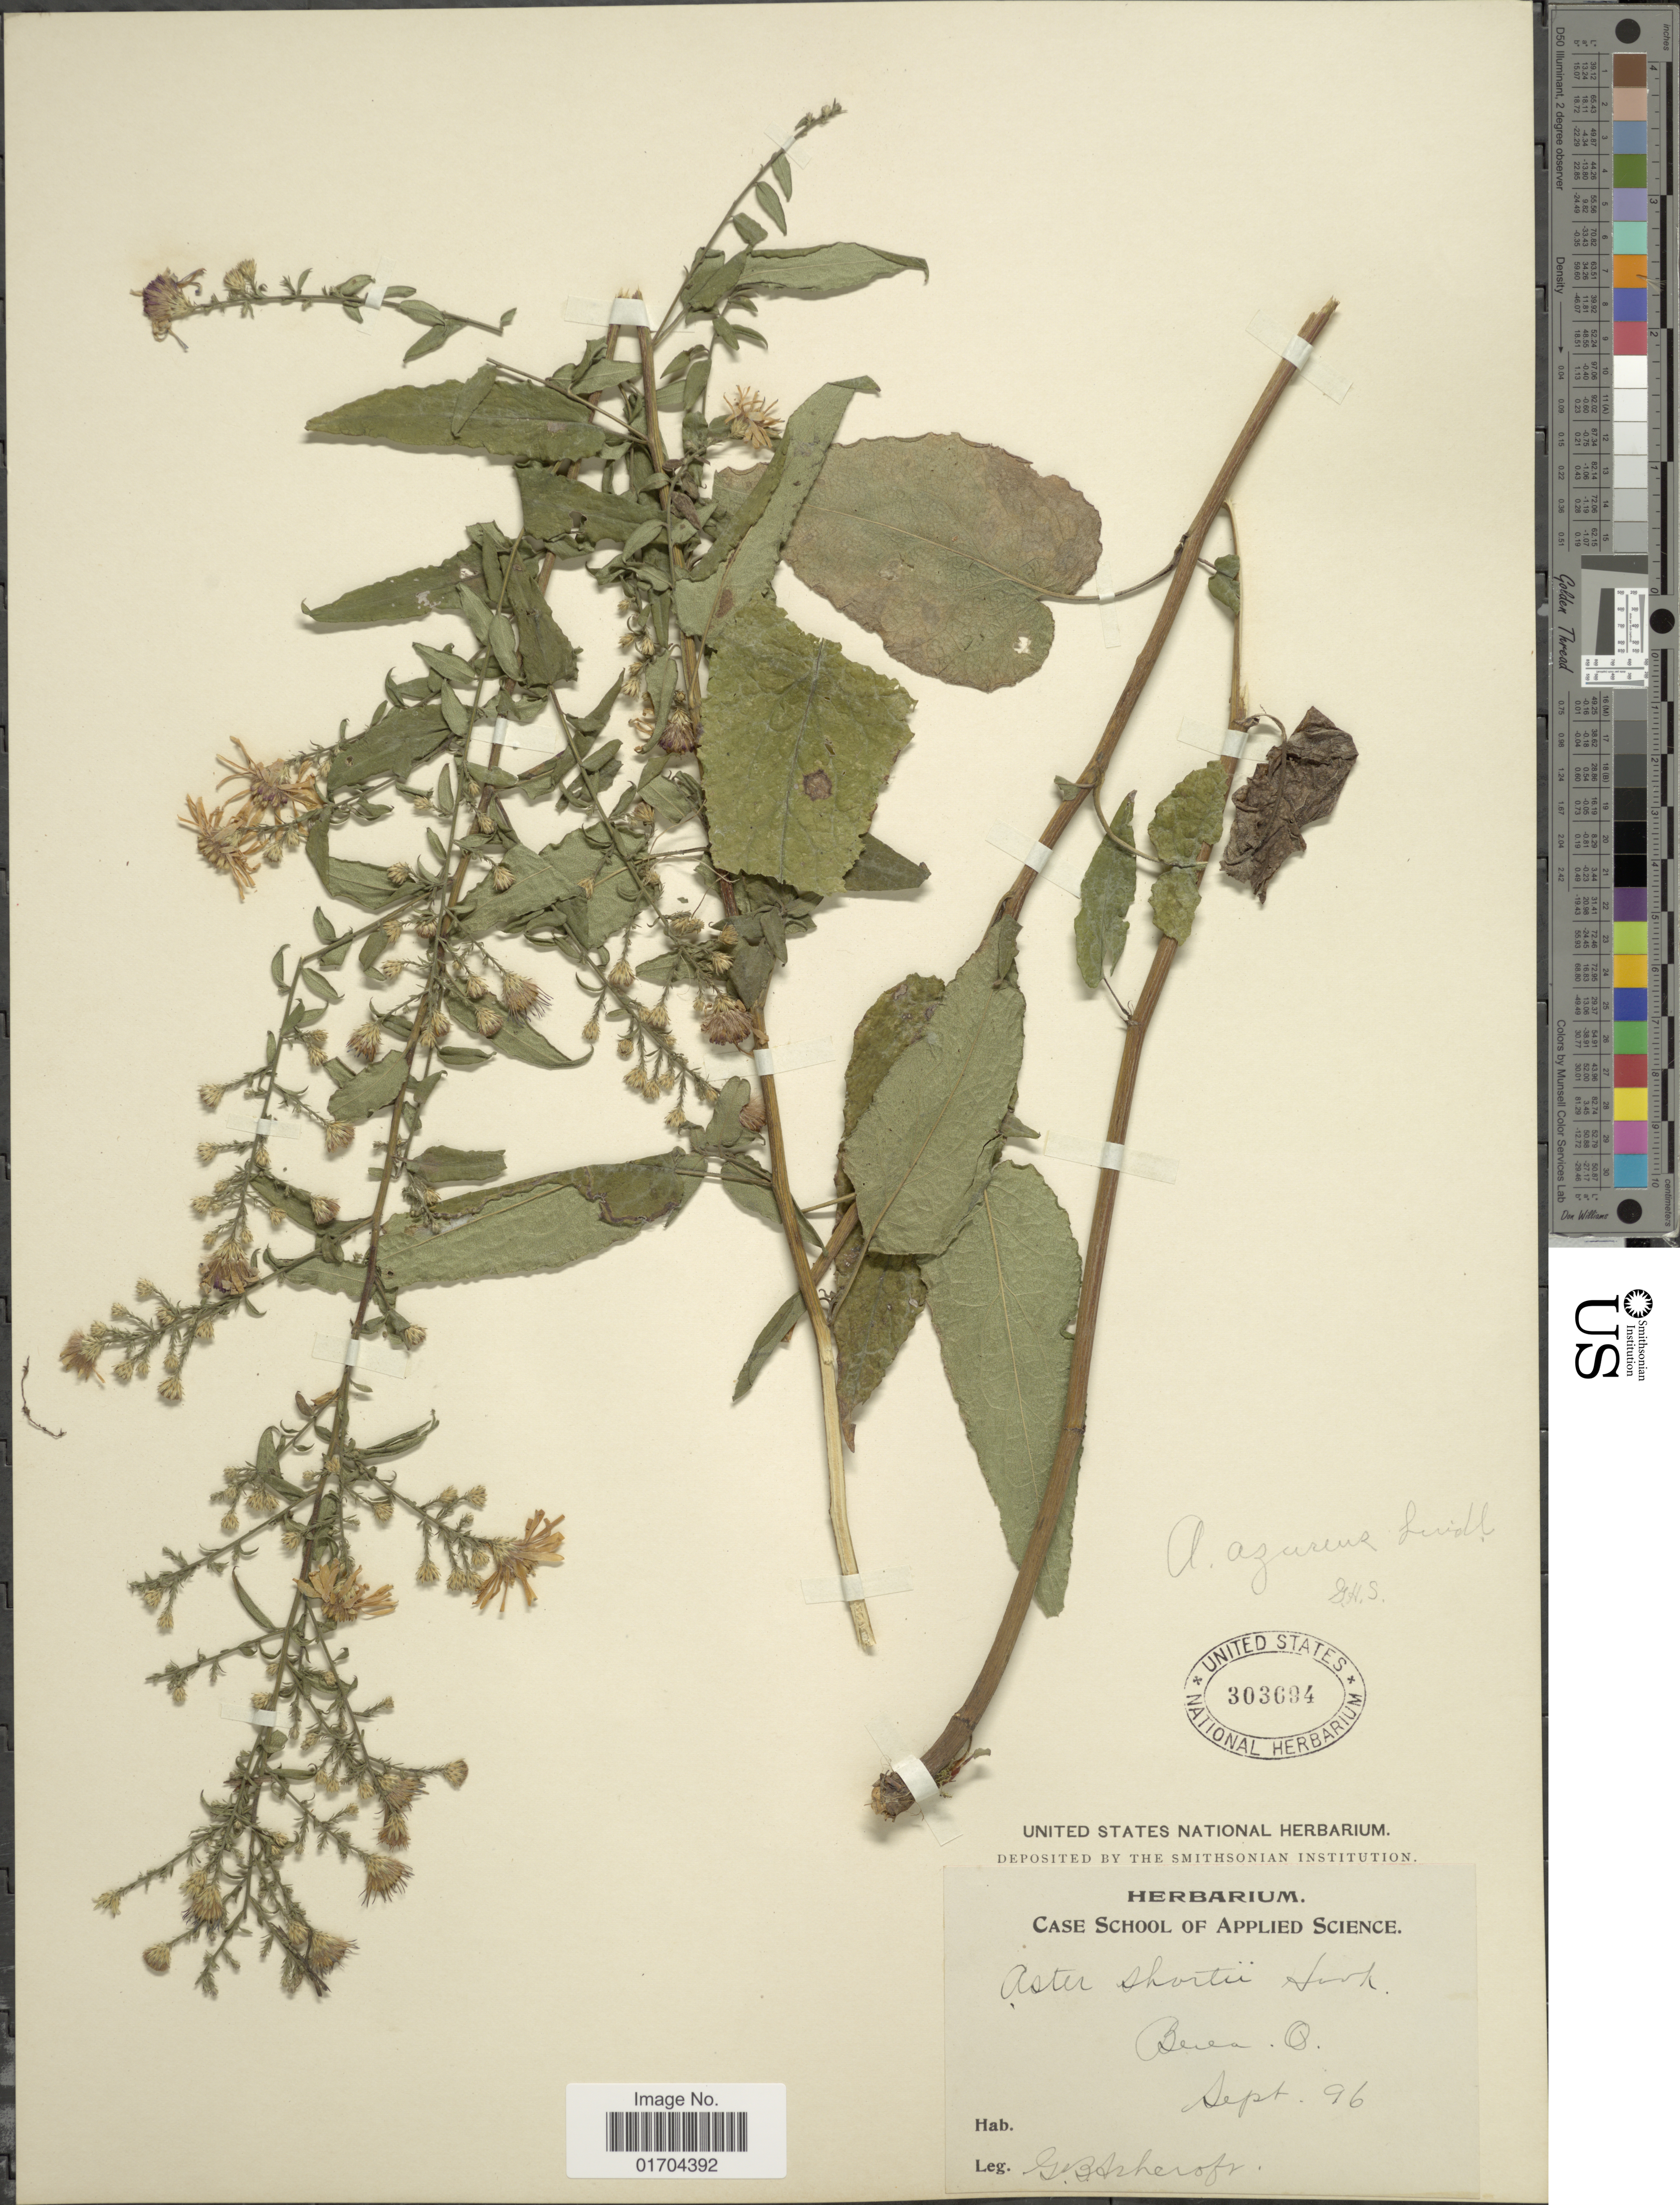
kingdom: Plantae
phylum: Tracheophyta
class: Magnoliopsida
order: Asterales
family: Asteraceae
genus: Symphyotrichum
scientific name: Symphyotrichum sp.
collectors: G. Ashcroft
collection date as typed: Transcribed d/m/y: /9/96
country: United States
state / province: Ohio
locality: Berea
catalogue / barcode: US 303694